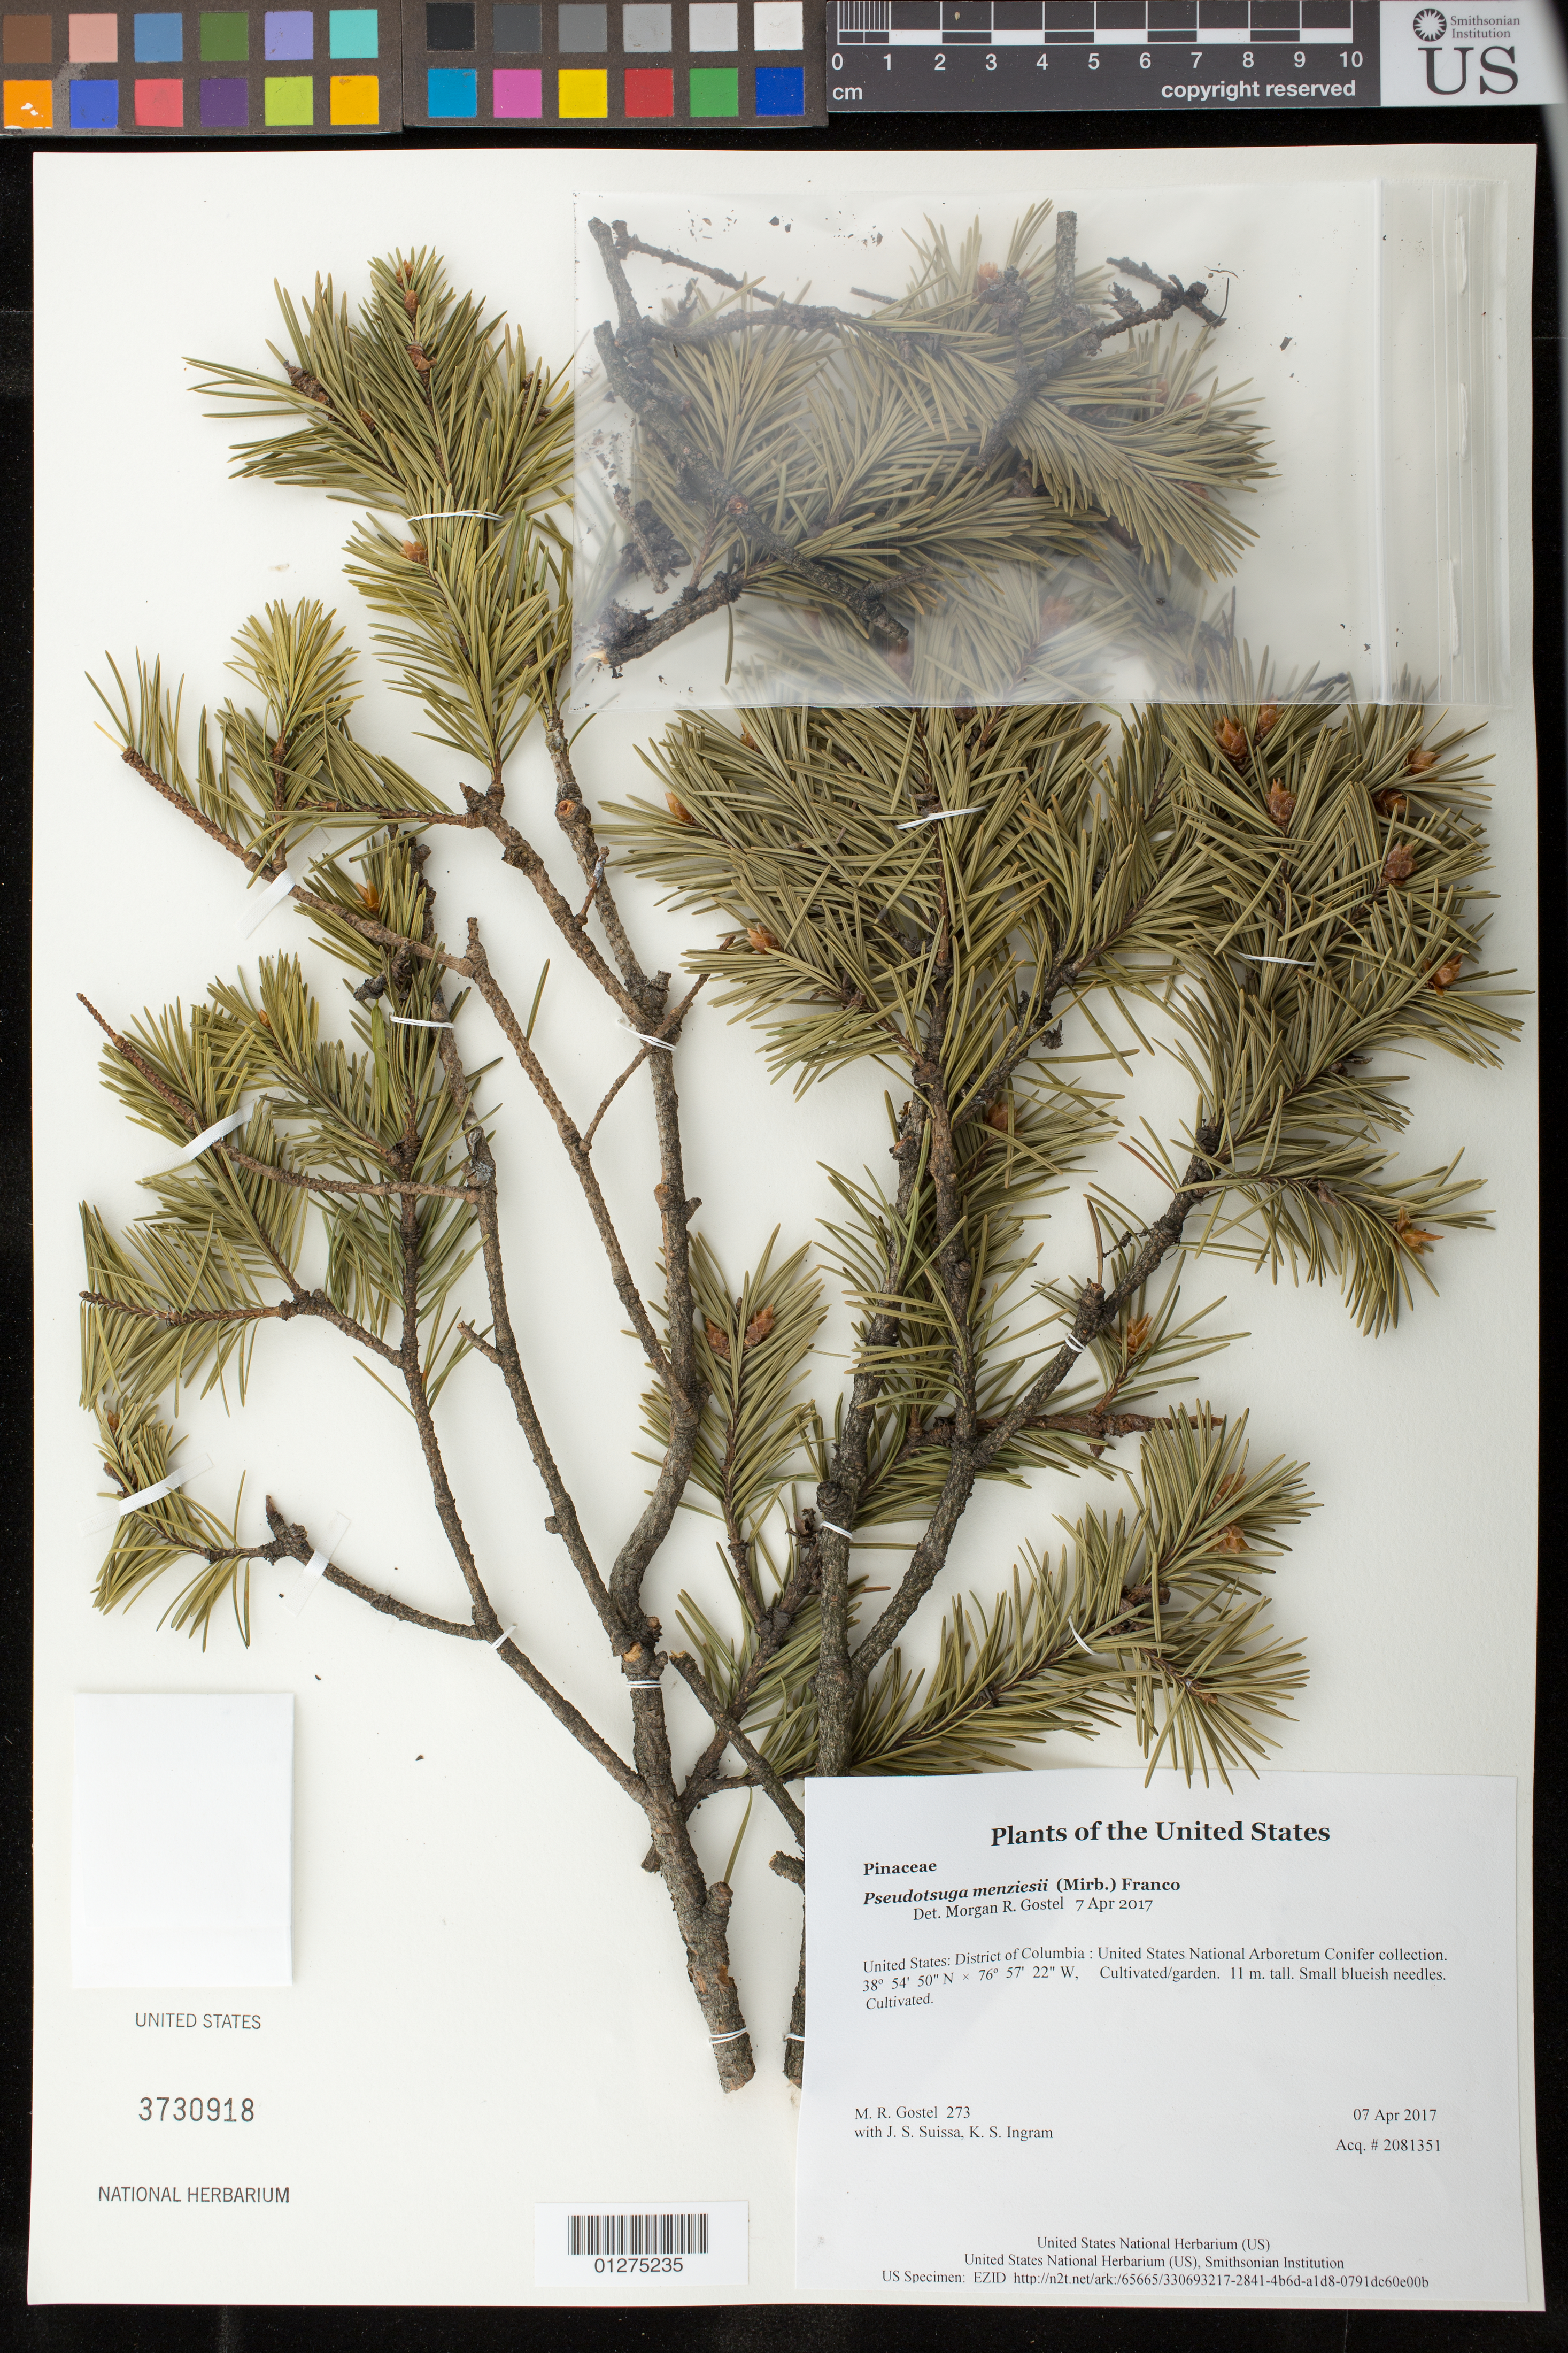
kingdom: Plantae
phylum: Tracheophyta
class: Pinopsida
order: Pinales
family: Pinaceae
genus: Pseudotsuga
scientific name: Pseudotsuga menziesii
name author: (Mirb.) Franco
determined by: Gostel, M. R.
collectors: M. R. Gostel, J. S. Suissa & K. S. Ingram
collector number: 273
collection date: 2017-04-07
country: United States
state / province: District of Columbia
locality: United States National Arboretum Conifer collection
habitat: Cultivated/garden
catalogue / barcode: US 3730918